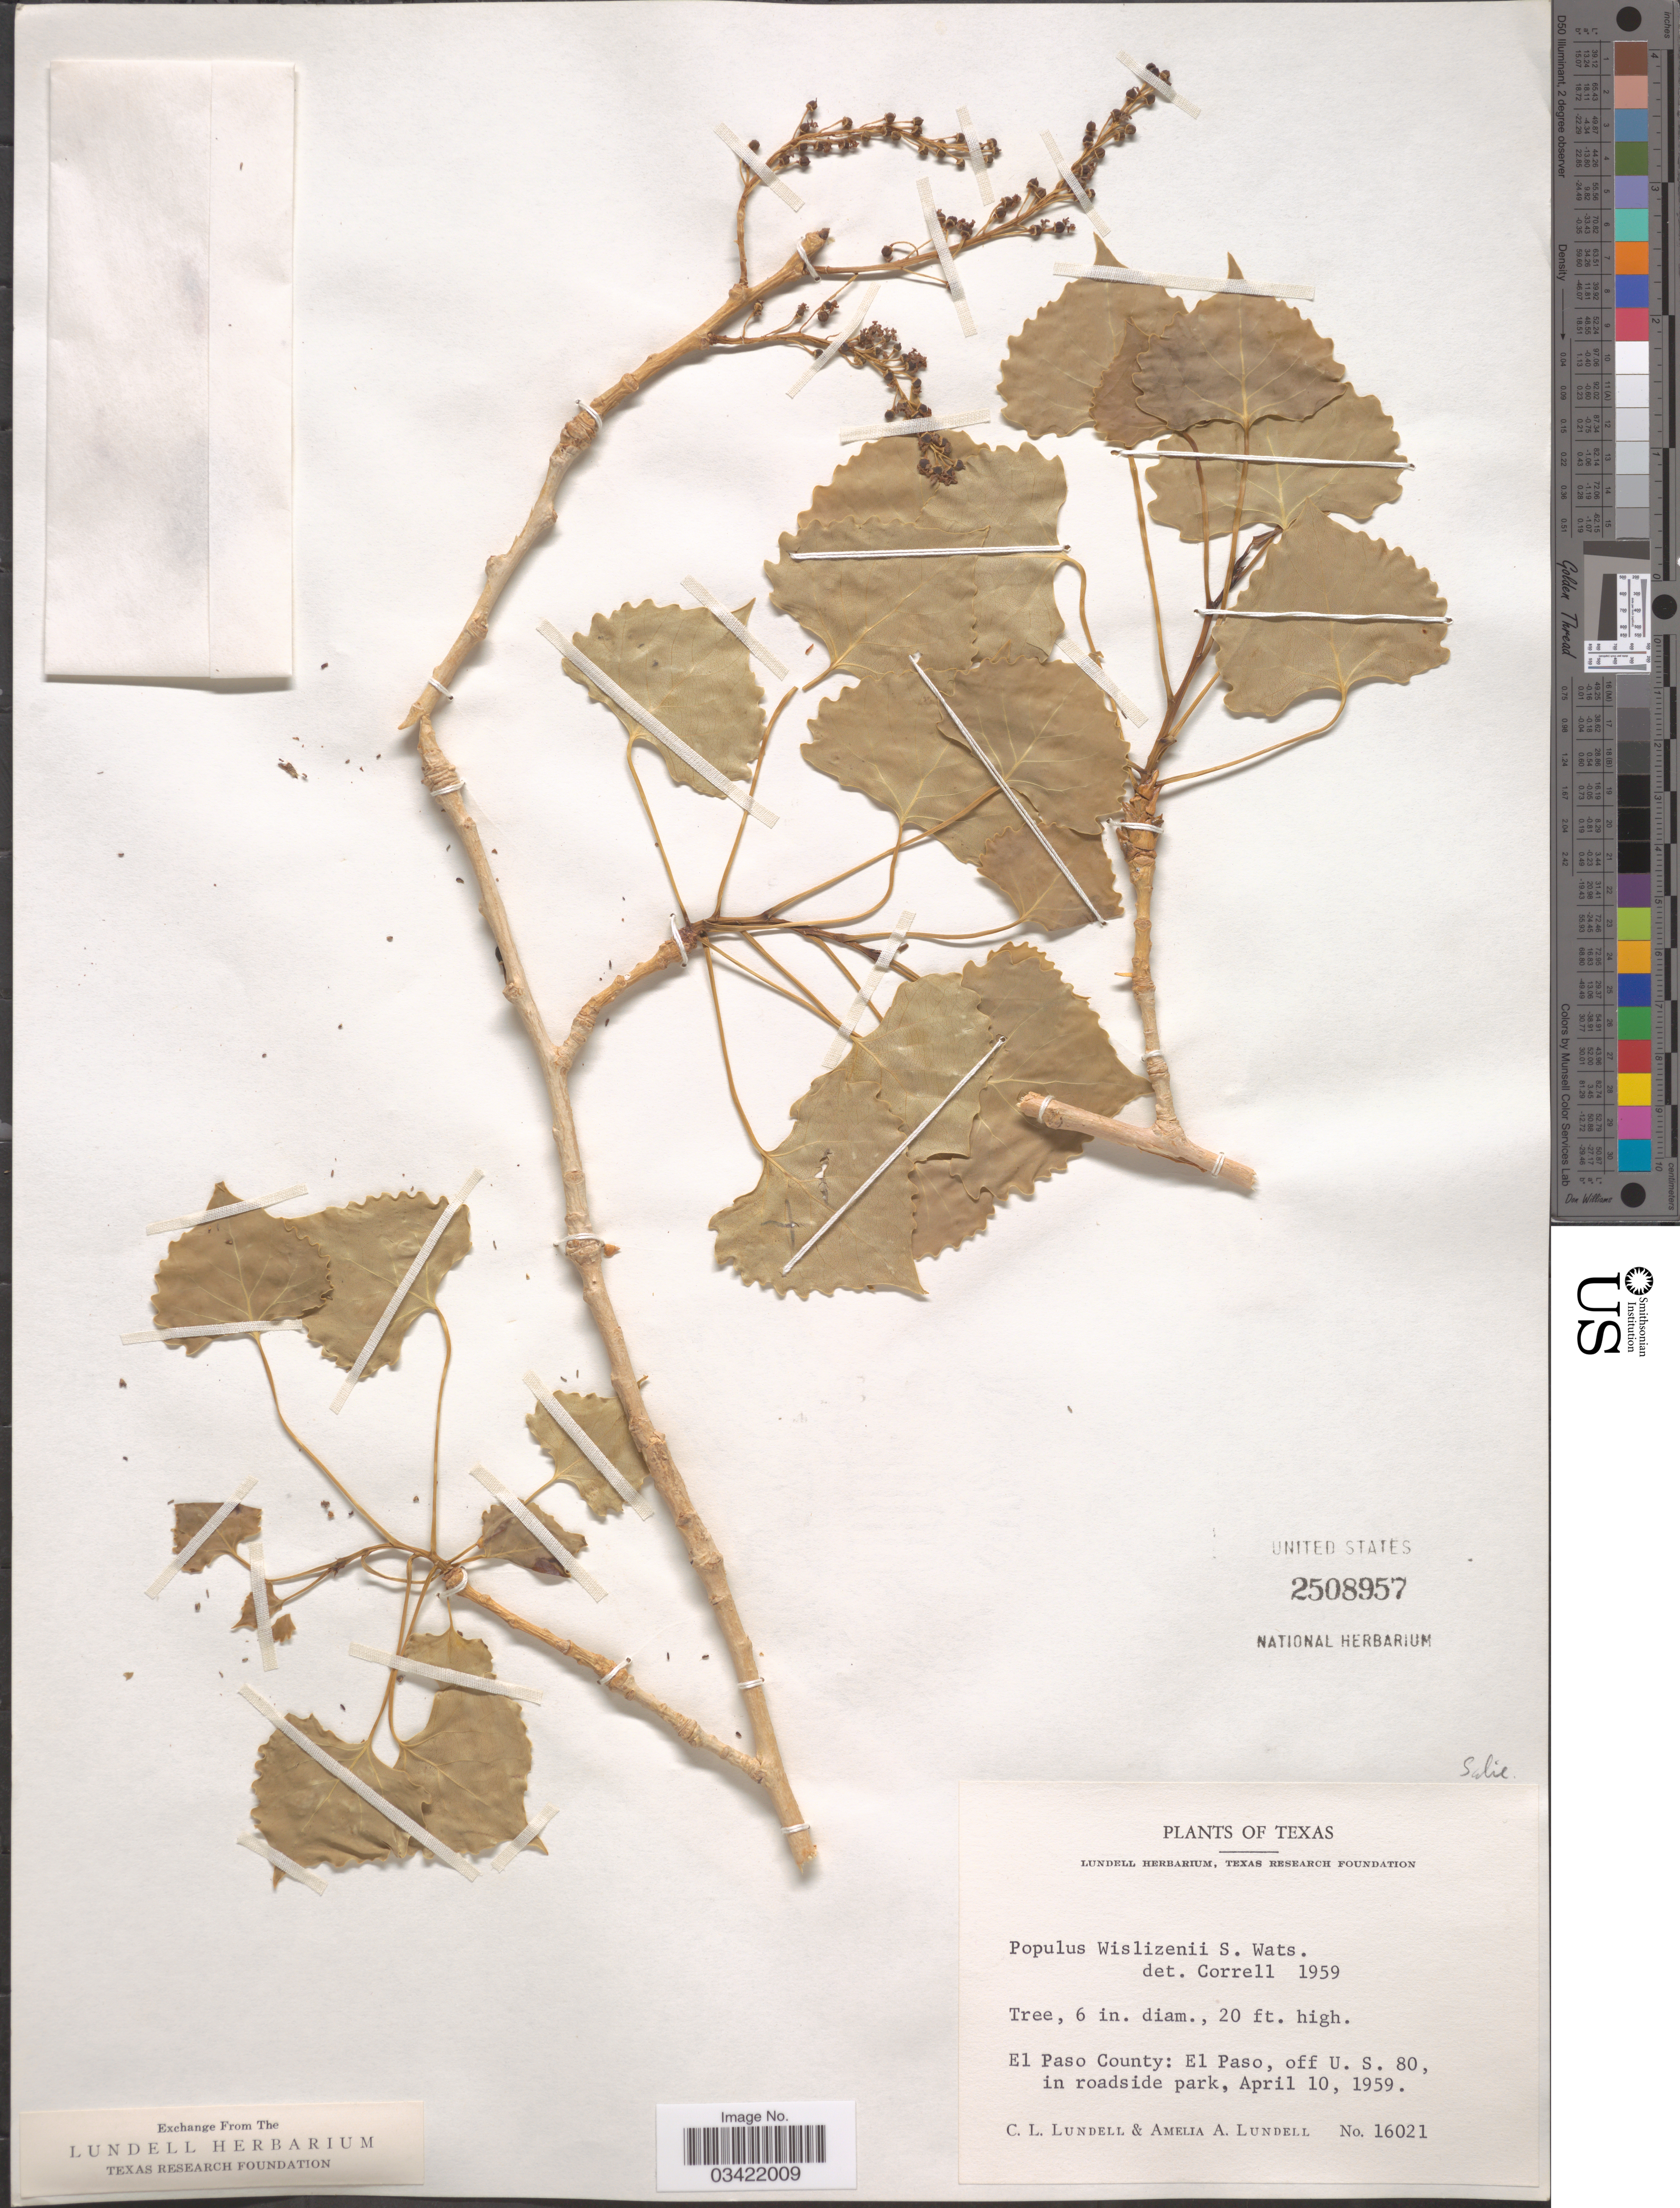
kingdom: Plantae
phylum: Tracheophyta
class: Magnoliopsida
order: Malpighiales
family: Salicaceae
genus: Populus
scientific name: Populus deltoides subsp. wislizeni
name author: (S. Watson) Eckenw.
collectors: C. L. Lundell & A. A. Lundell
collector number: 16021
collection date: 1959-04-10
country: United States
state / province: Texas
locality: El Paso County: El Paso, off U. S. 80, in roadside park.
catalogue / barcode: US 2508957